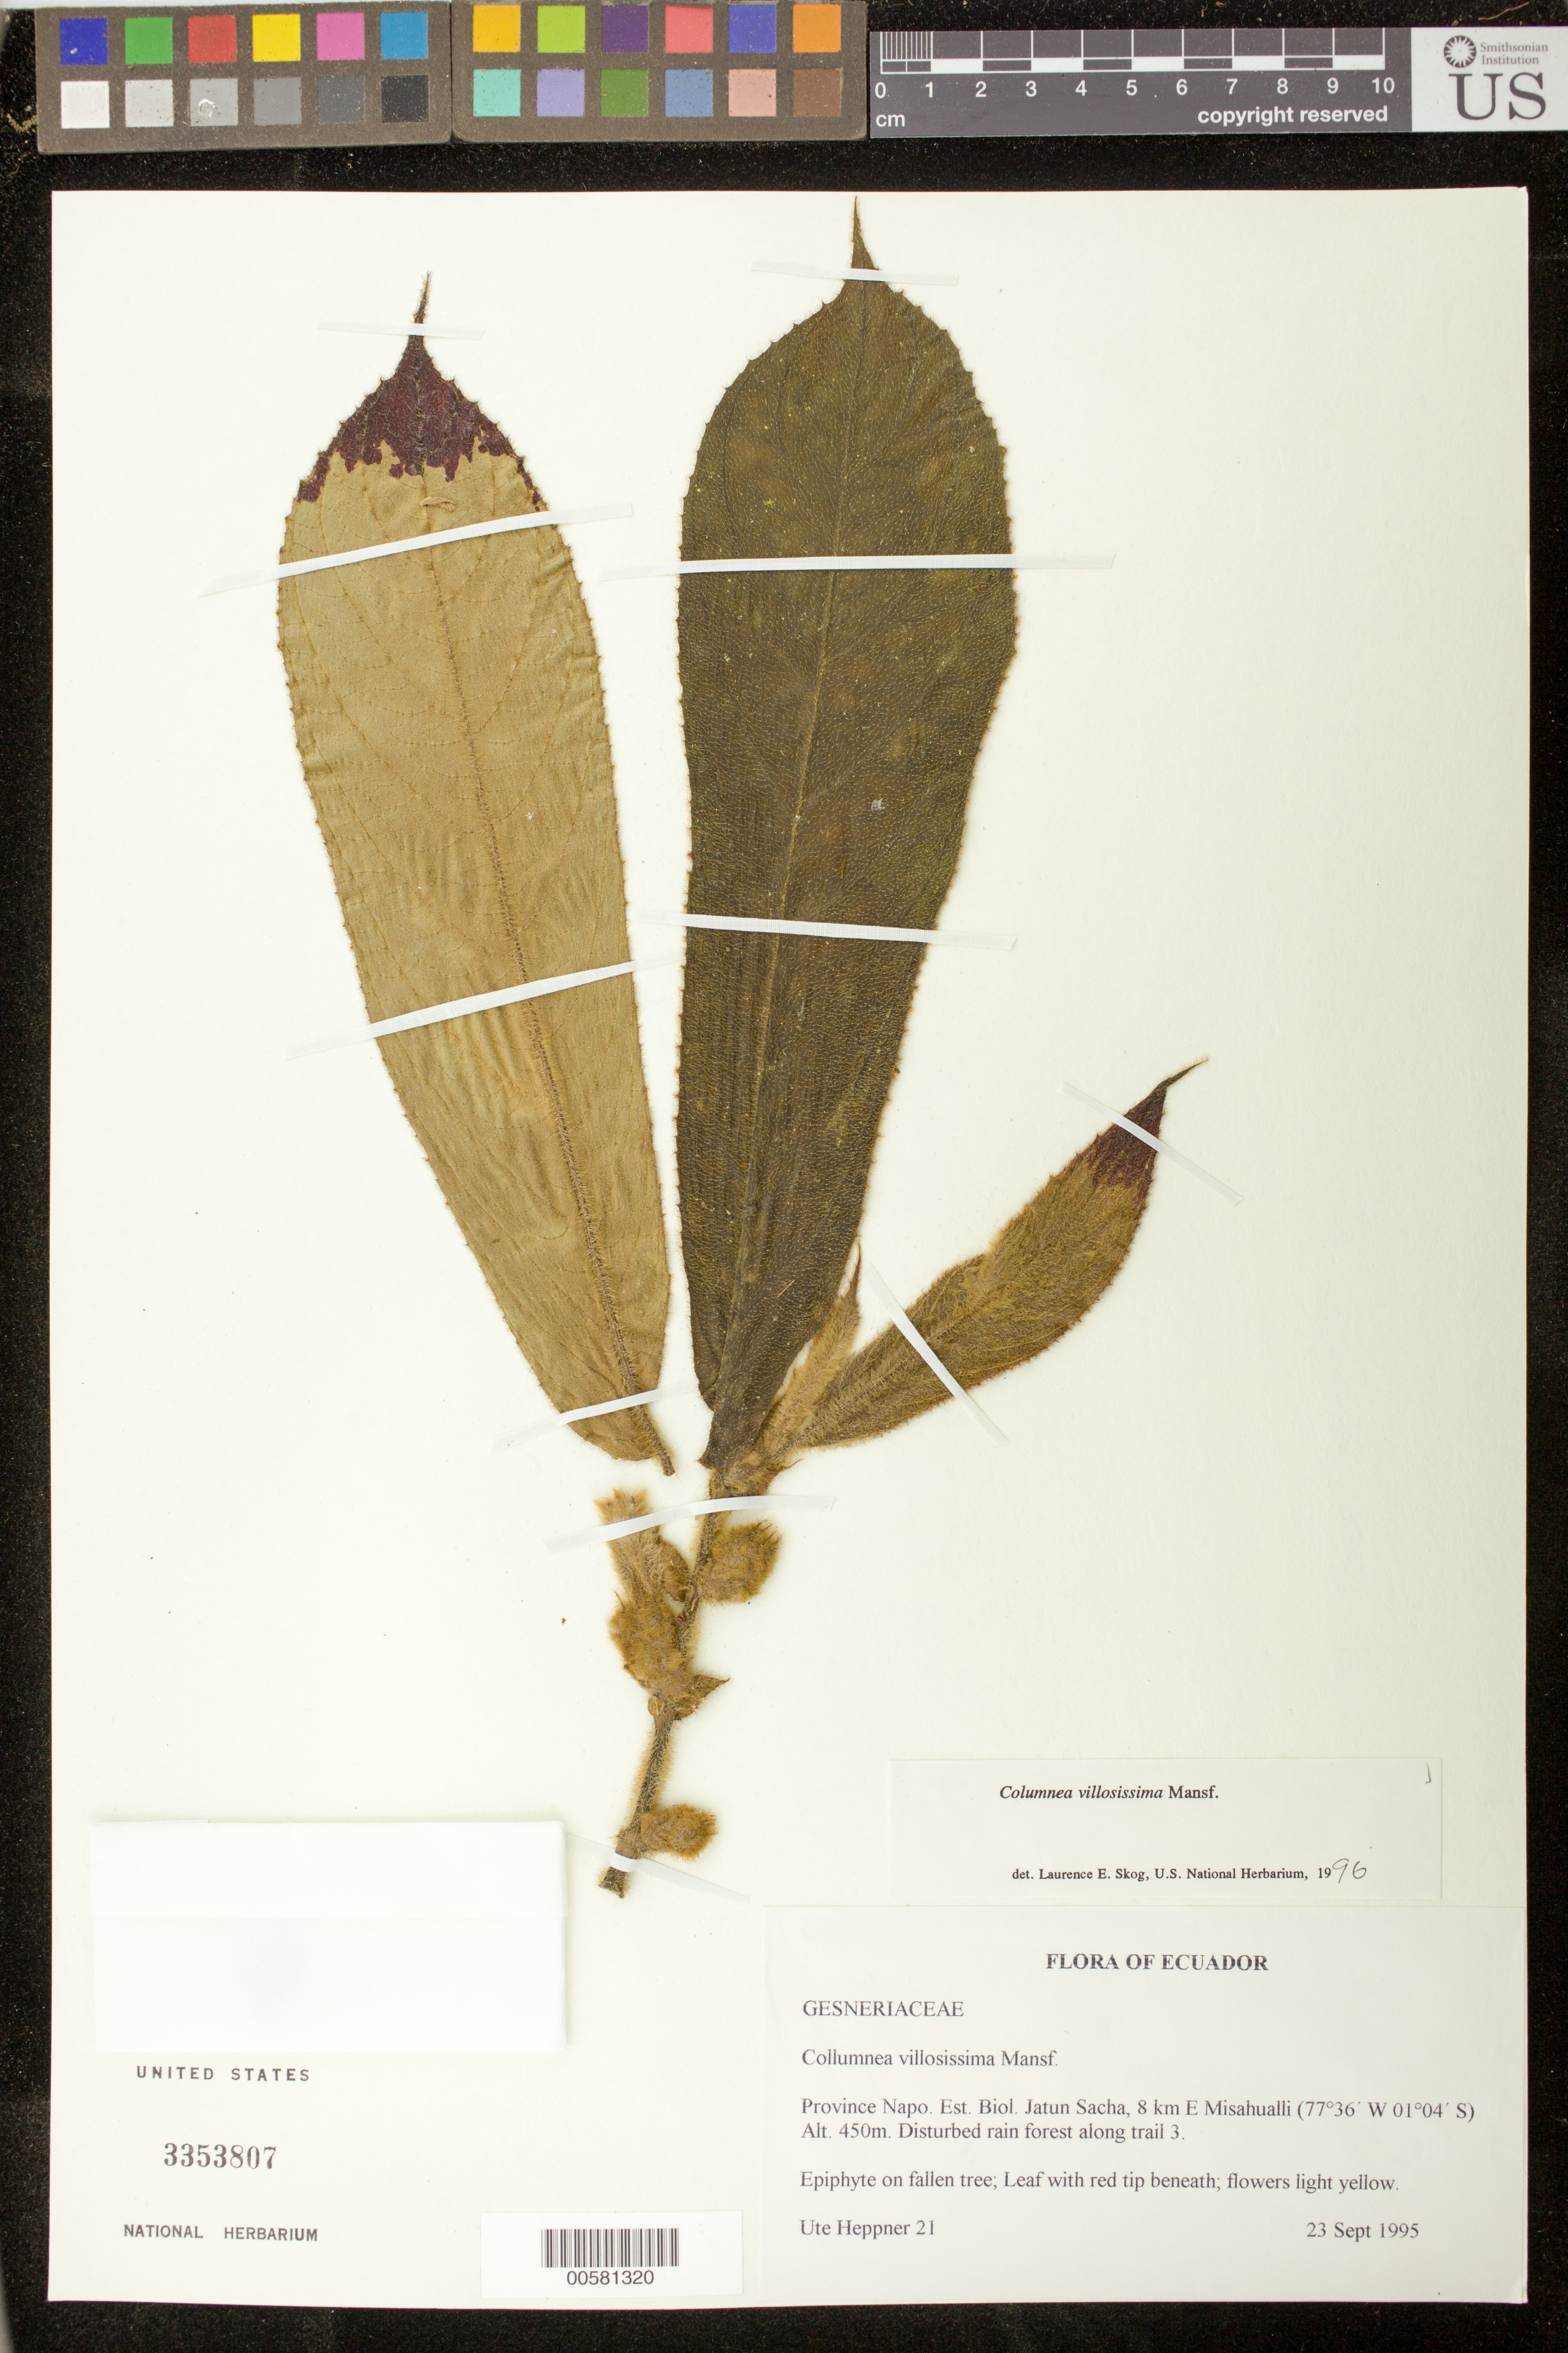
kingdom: Plantae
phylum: Tracheophyta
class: Magnoliopsida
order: Lamiales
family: Gesneriaceae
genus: Columnea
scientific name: Columnea villosissima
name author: Mansf.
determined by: Skog, Laurence E.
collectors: U. Heppner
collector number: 21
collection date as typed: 23 Sep 1995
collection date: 1995-09-23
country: Ecuador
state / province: Napo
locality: Est. Biol. Jatun Sacha, 8 km E Misahualli; along trail 3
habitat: Disturbed rain forest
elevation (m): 450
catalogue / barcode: US 3353807